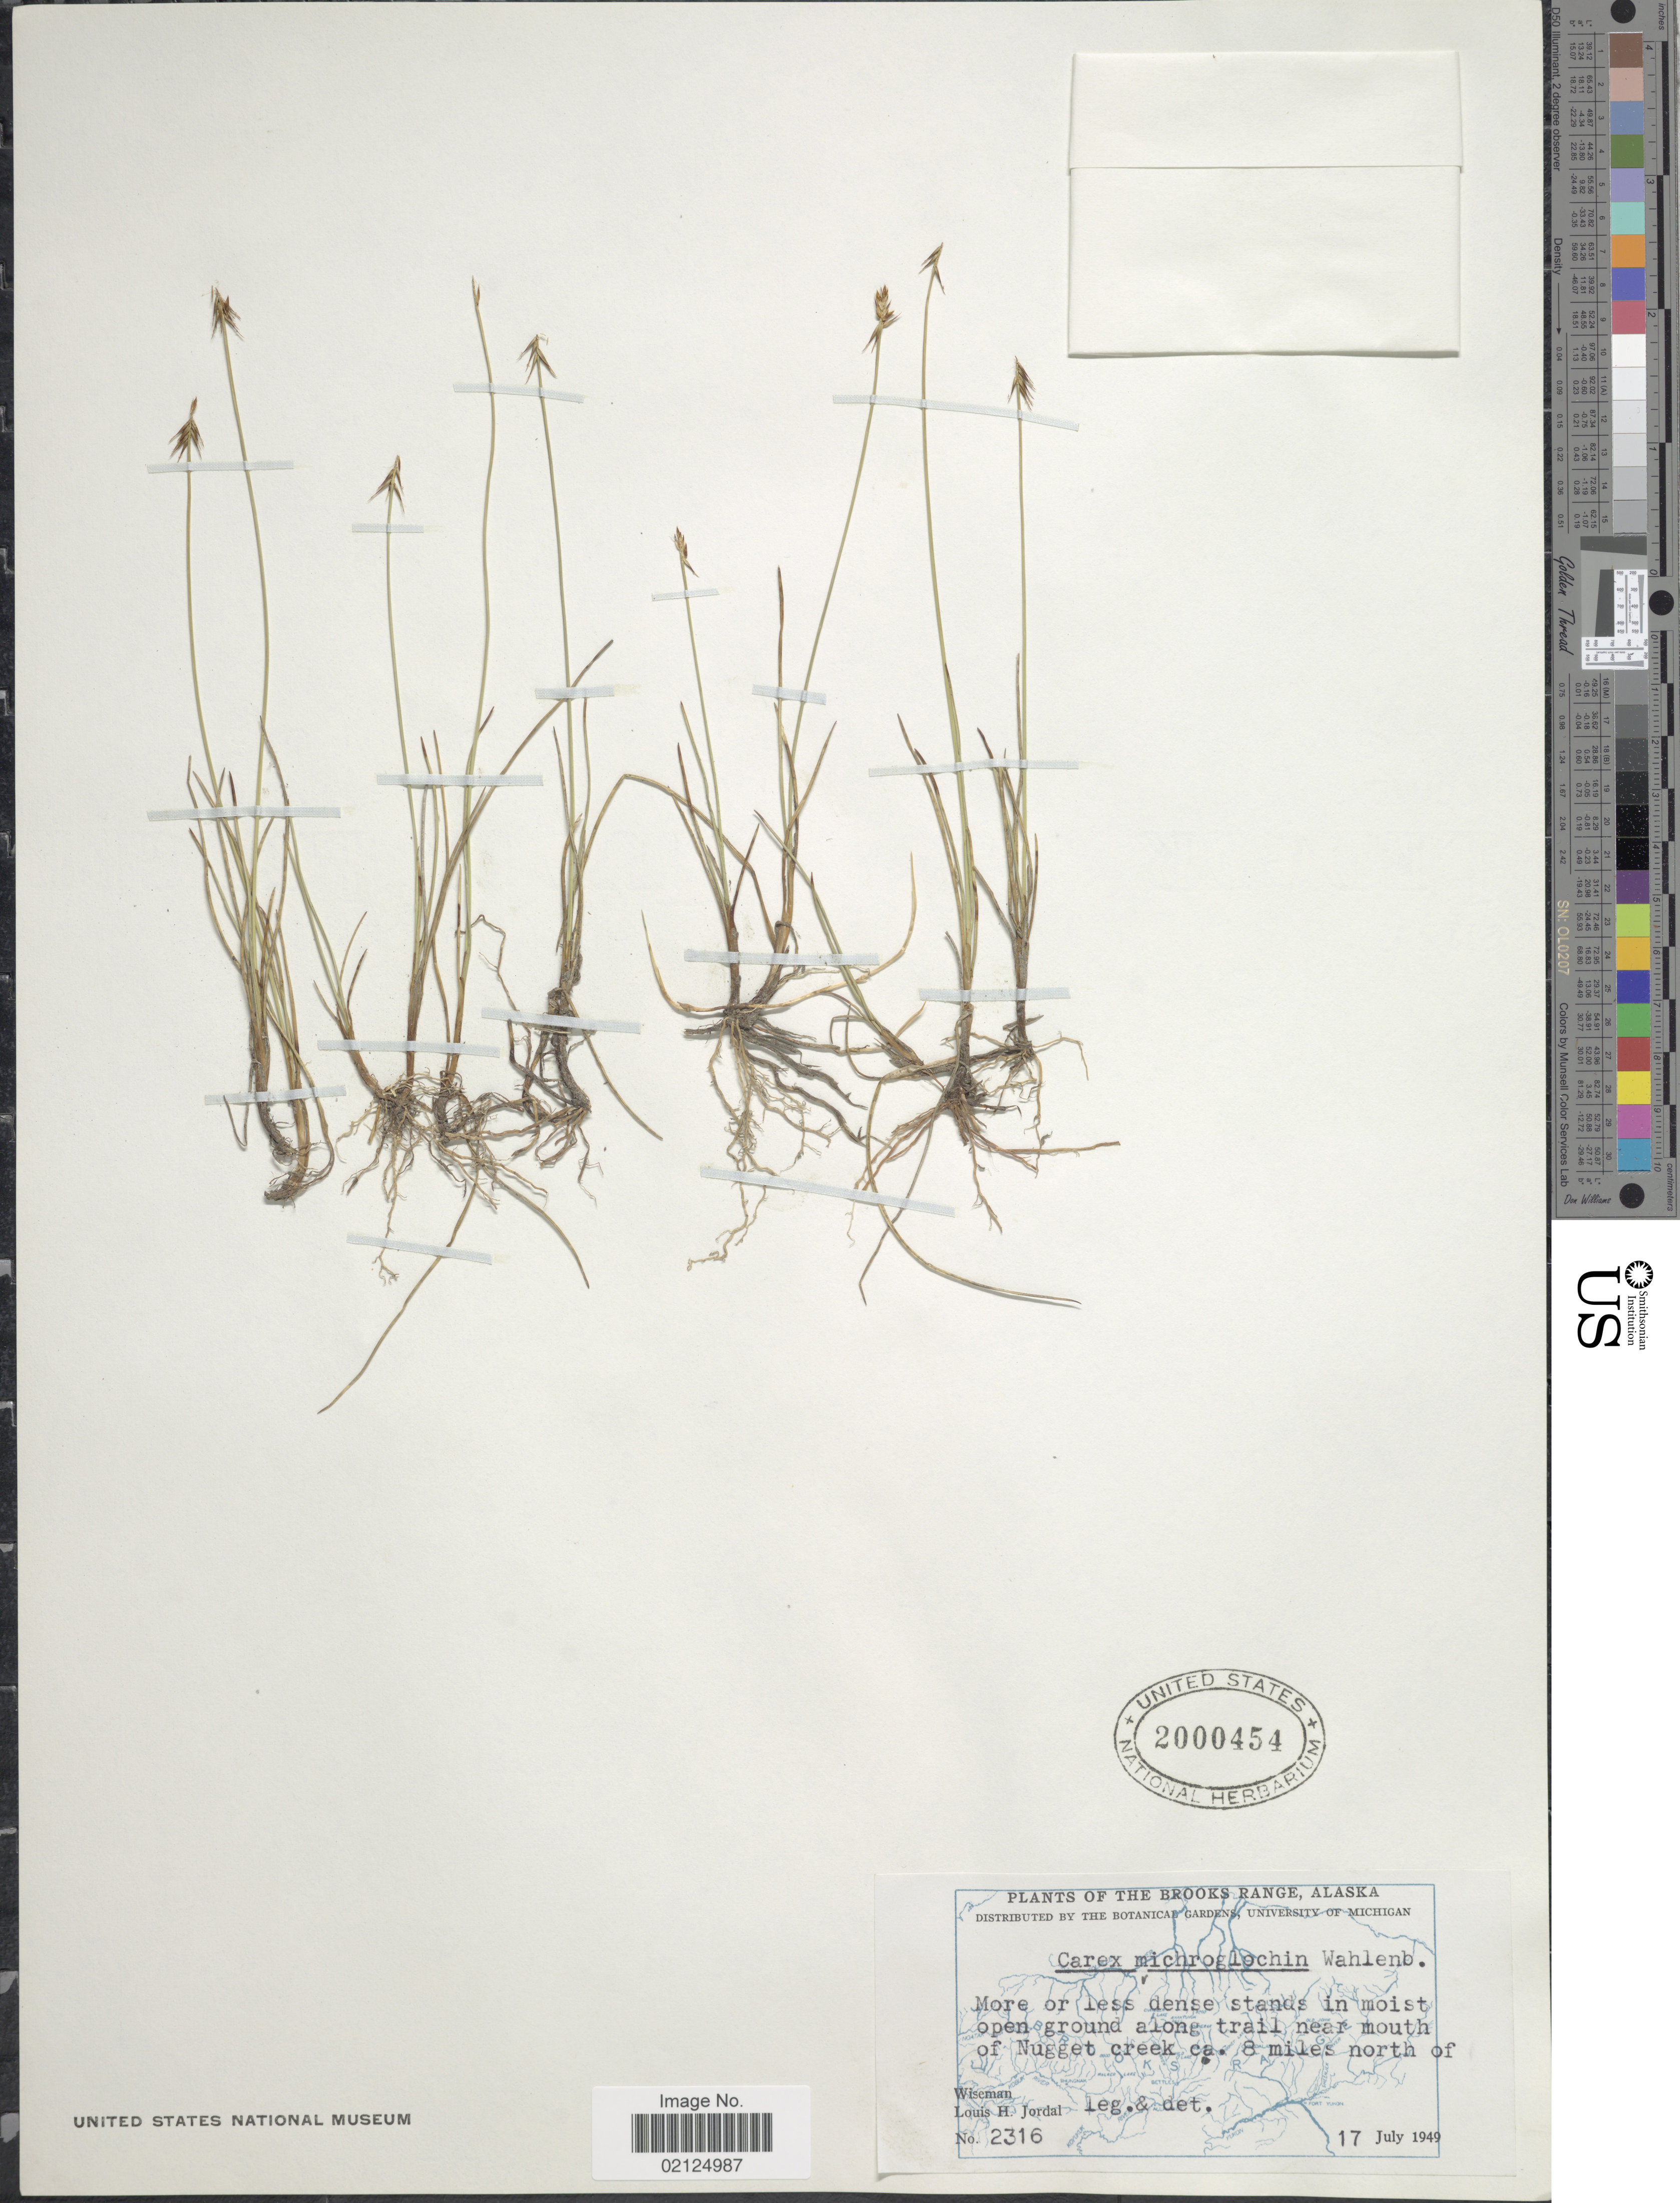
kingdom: Plantae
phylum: Tracheophyta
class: Liliopsida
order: Poales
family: Cyperaceae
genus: Carex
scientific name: Carex microglochin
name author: Wahlenb.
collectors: L. Jordal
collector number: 2316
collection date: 1949-07-17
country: United States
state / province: Alaska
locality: Brooks Range, along trail near mouth of Nugget creek ca. 8 miles north of Wiseman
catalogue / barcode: US 2000454